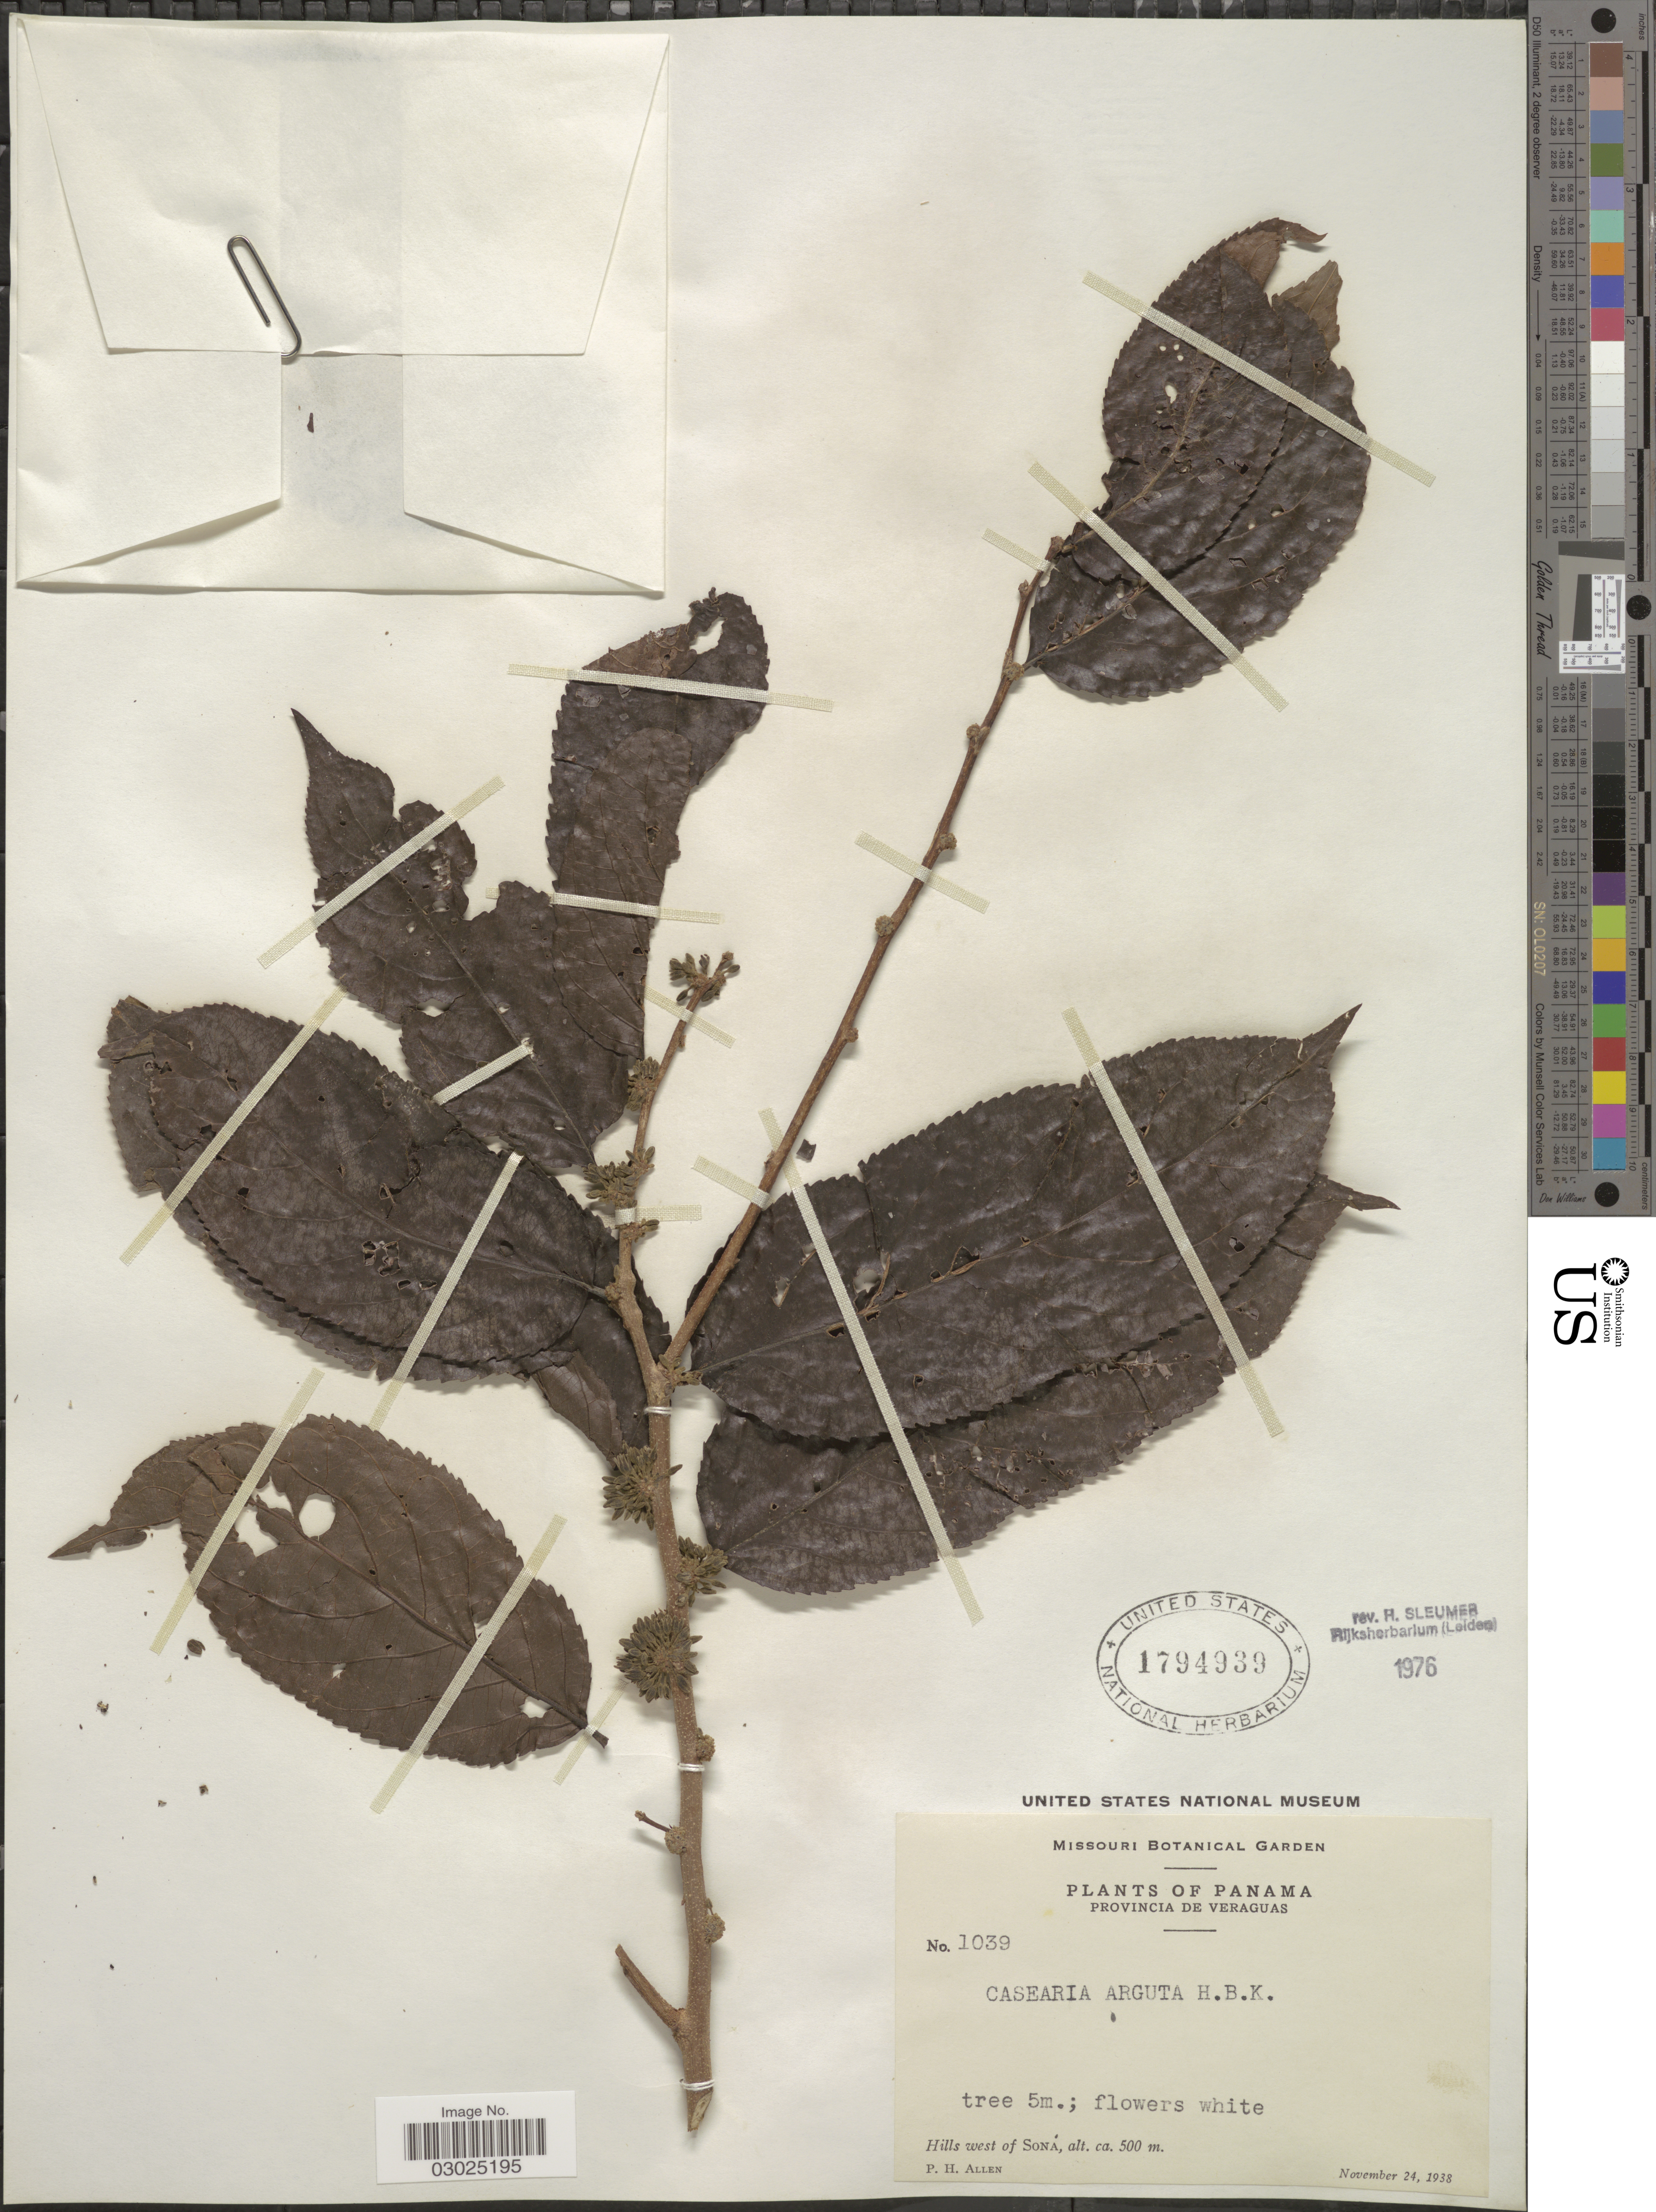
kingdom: Plantae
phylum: Tracheophyta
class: Magnoliopsida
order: Malpighiales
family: Salicaceae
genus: Casearia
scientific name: Casearia arguta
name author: Kunth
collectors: P. H. Allen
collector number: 1039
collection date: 1938-11-24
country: Panama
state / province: Veraguas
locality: Hills west of Sona.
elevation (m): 500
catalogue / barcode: US 1794939